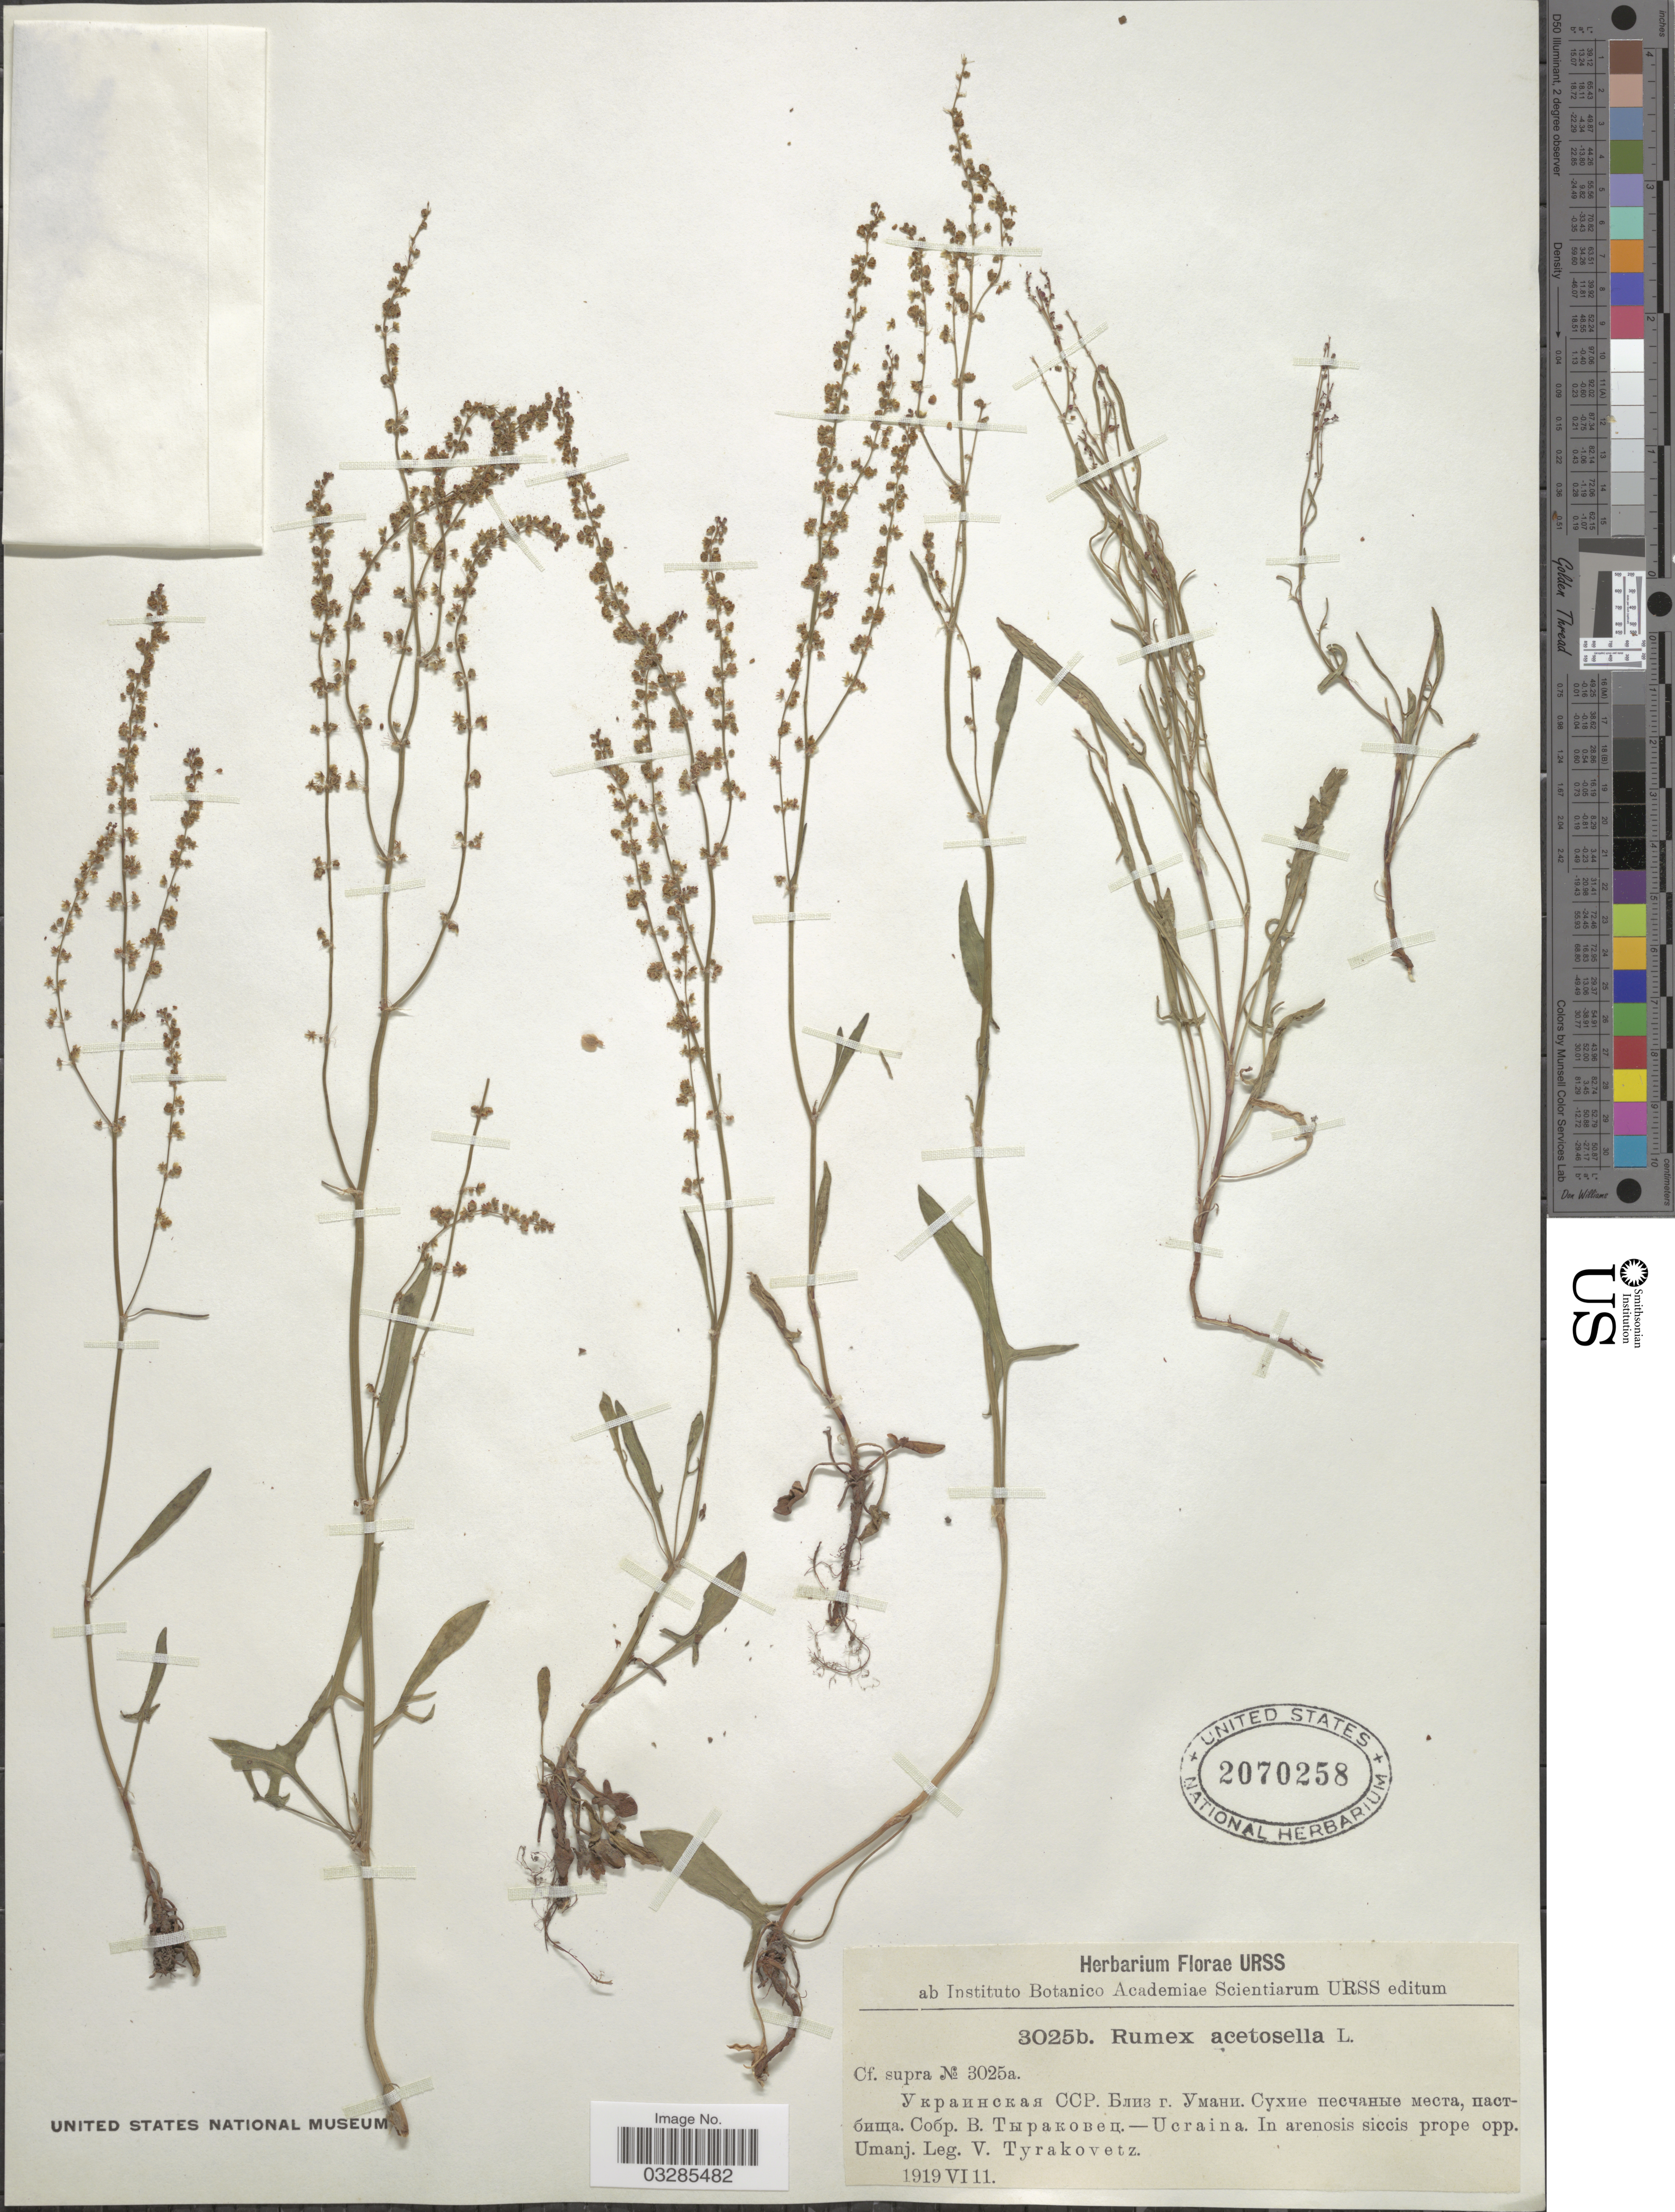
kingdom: Plantae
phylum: Tracheophyta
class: Magnoliopsida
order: Caryophyllales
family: Polygonaceae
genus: Rumex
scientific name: Rumex acetosella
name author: L.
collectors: V. Tyranovetz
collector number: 3025b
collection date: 1919-06-11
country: Ukraine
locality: In arenosis siccis prope opp. Umanj.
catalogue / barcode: US 2070258